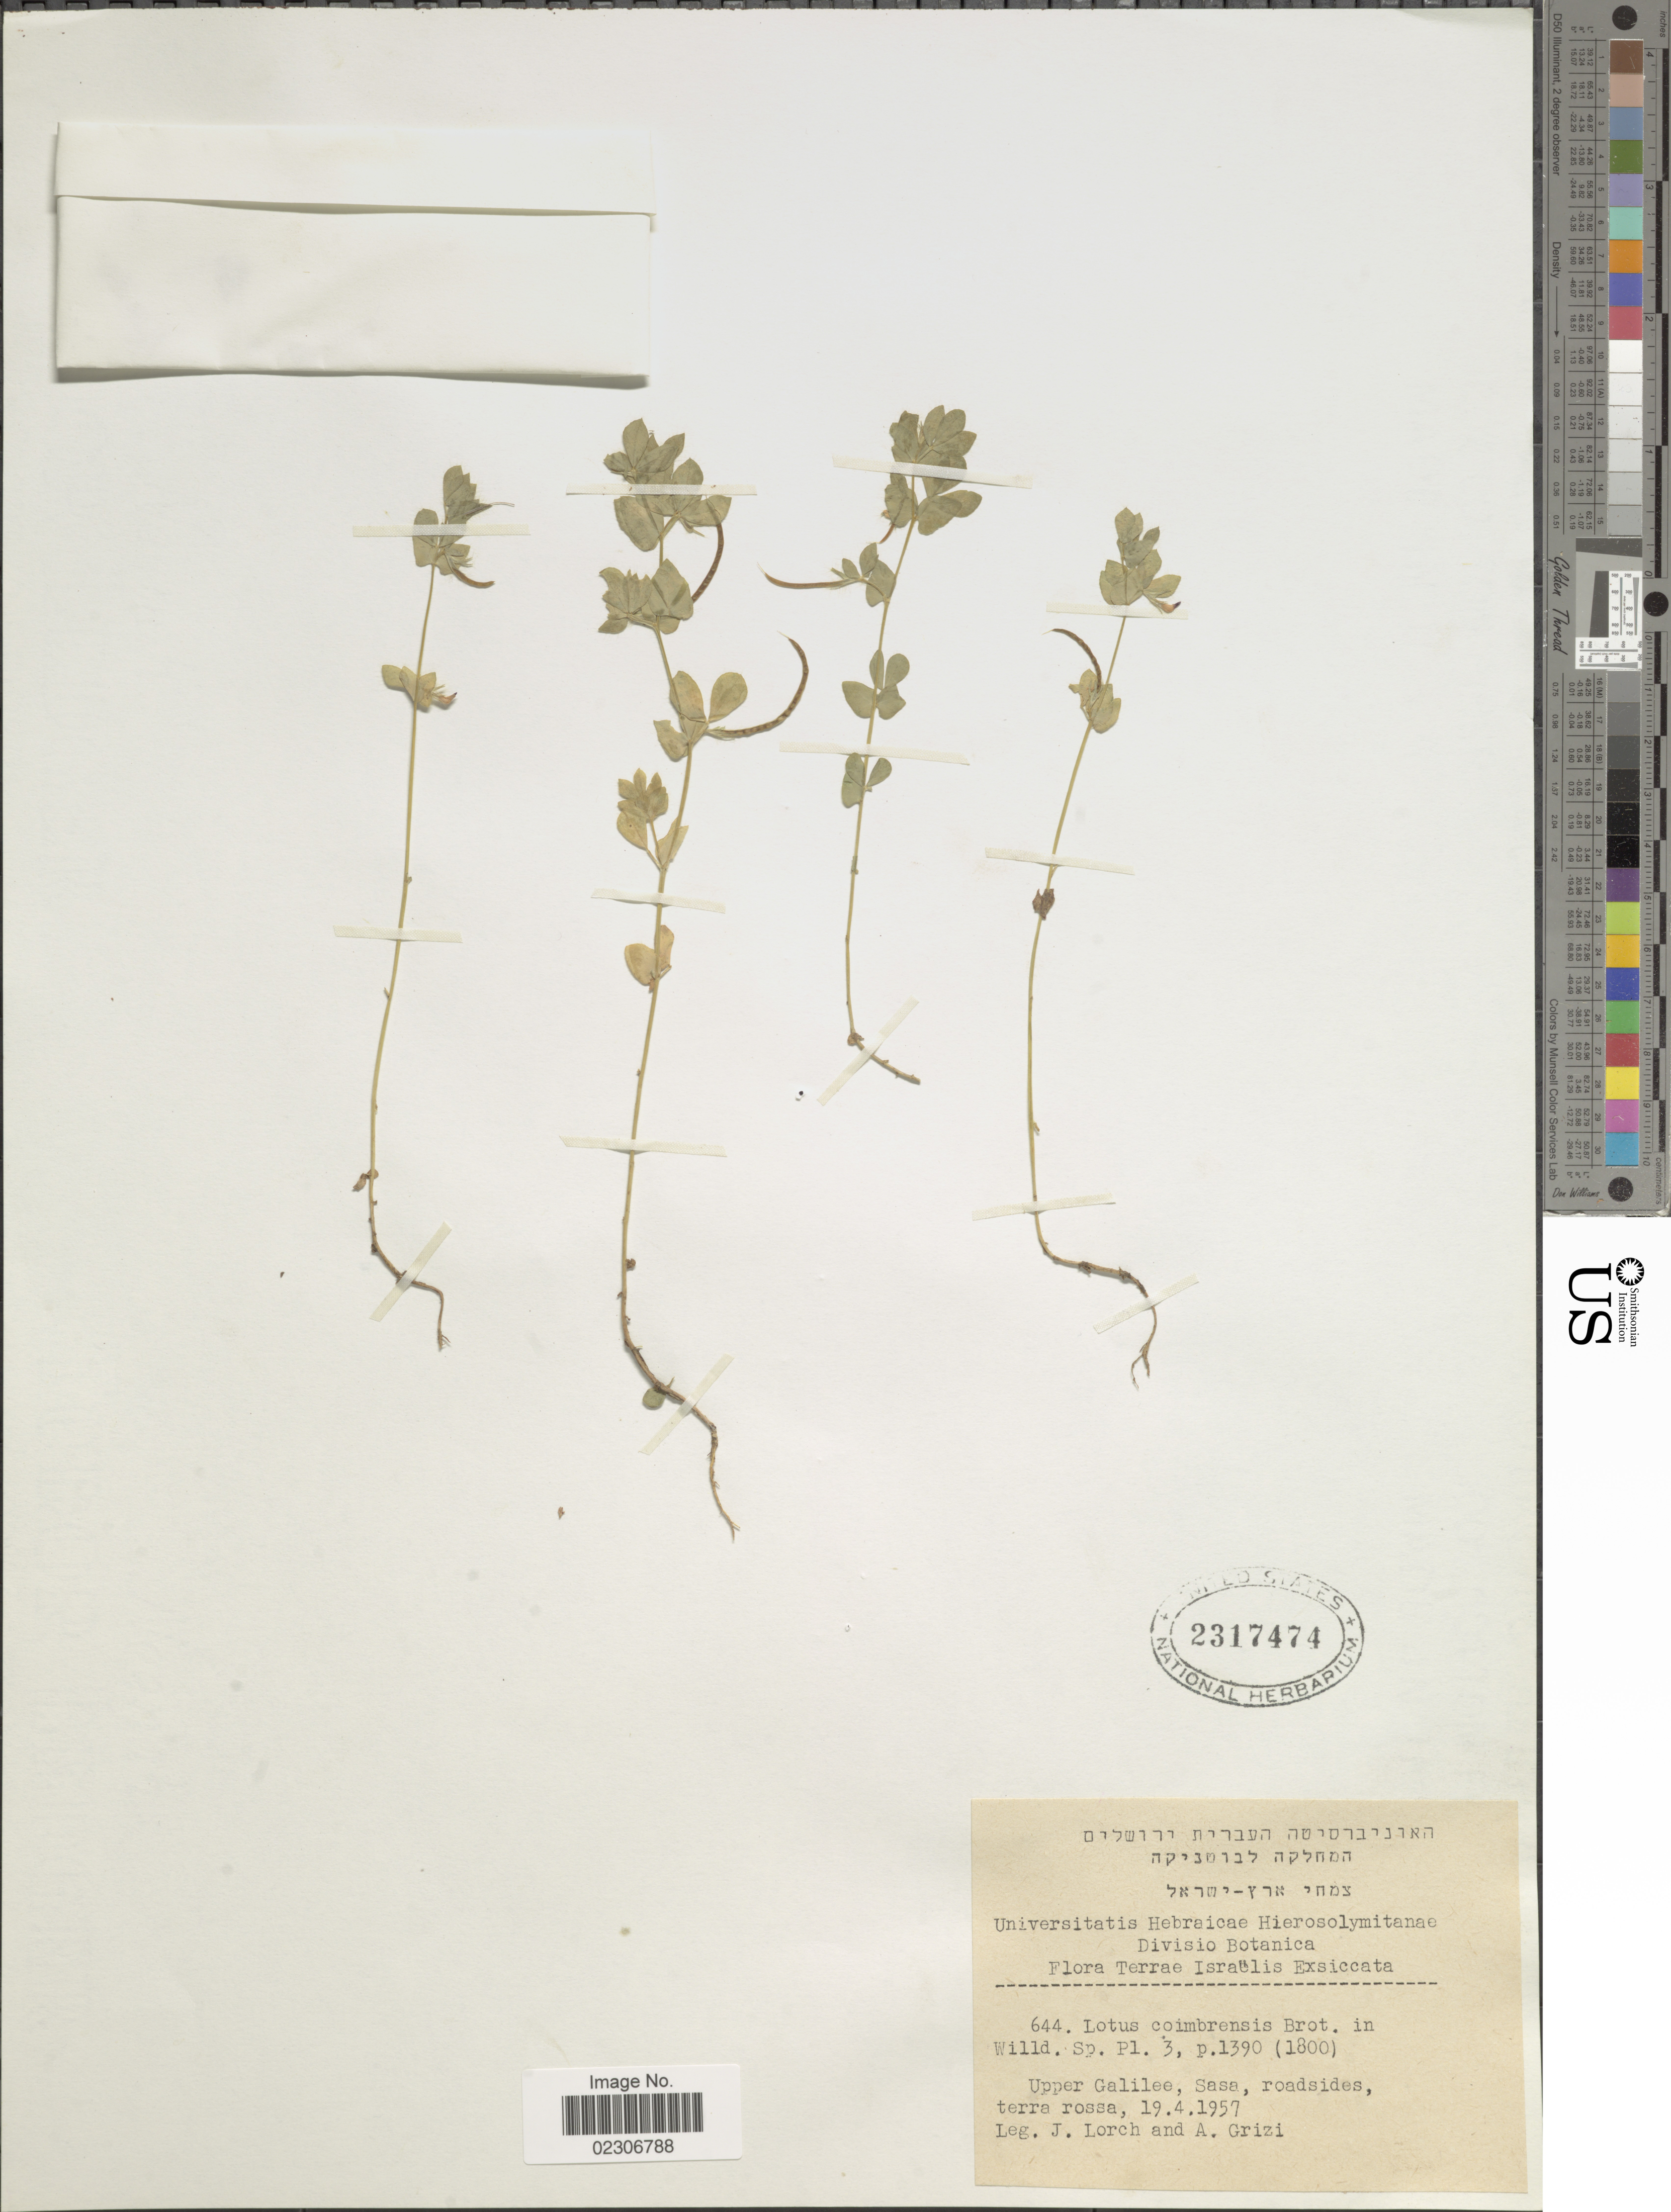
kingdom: Plantae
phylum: Tracheophyta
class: Magnoliopsida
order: Fabales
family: Fabaceae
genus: Lotus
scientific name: Lotus conimbricensis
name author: Brot.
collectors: J. Lorch & A. Grizi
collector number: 644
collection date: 1957-04-19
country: Israel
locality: Terrae Israelis, Upper Galilee, Sasa, roadsides terra ross.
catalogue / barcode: US 2317474